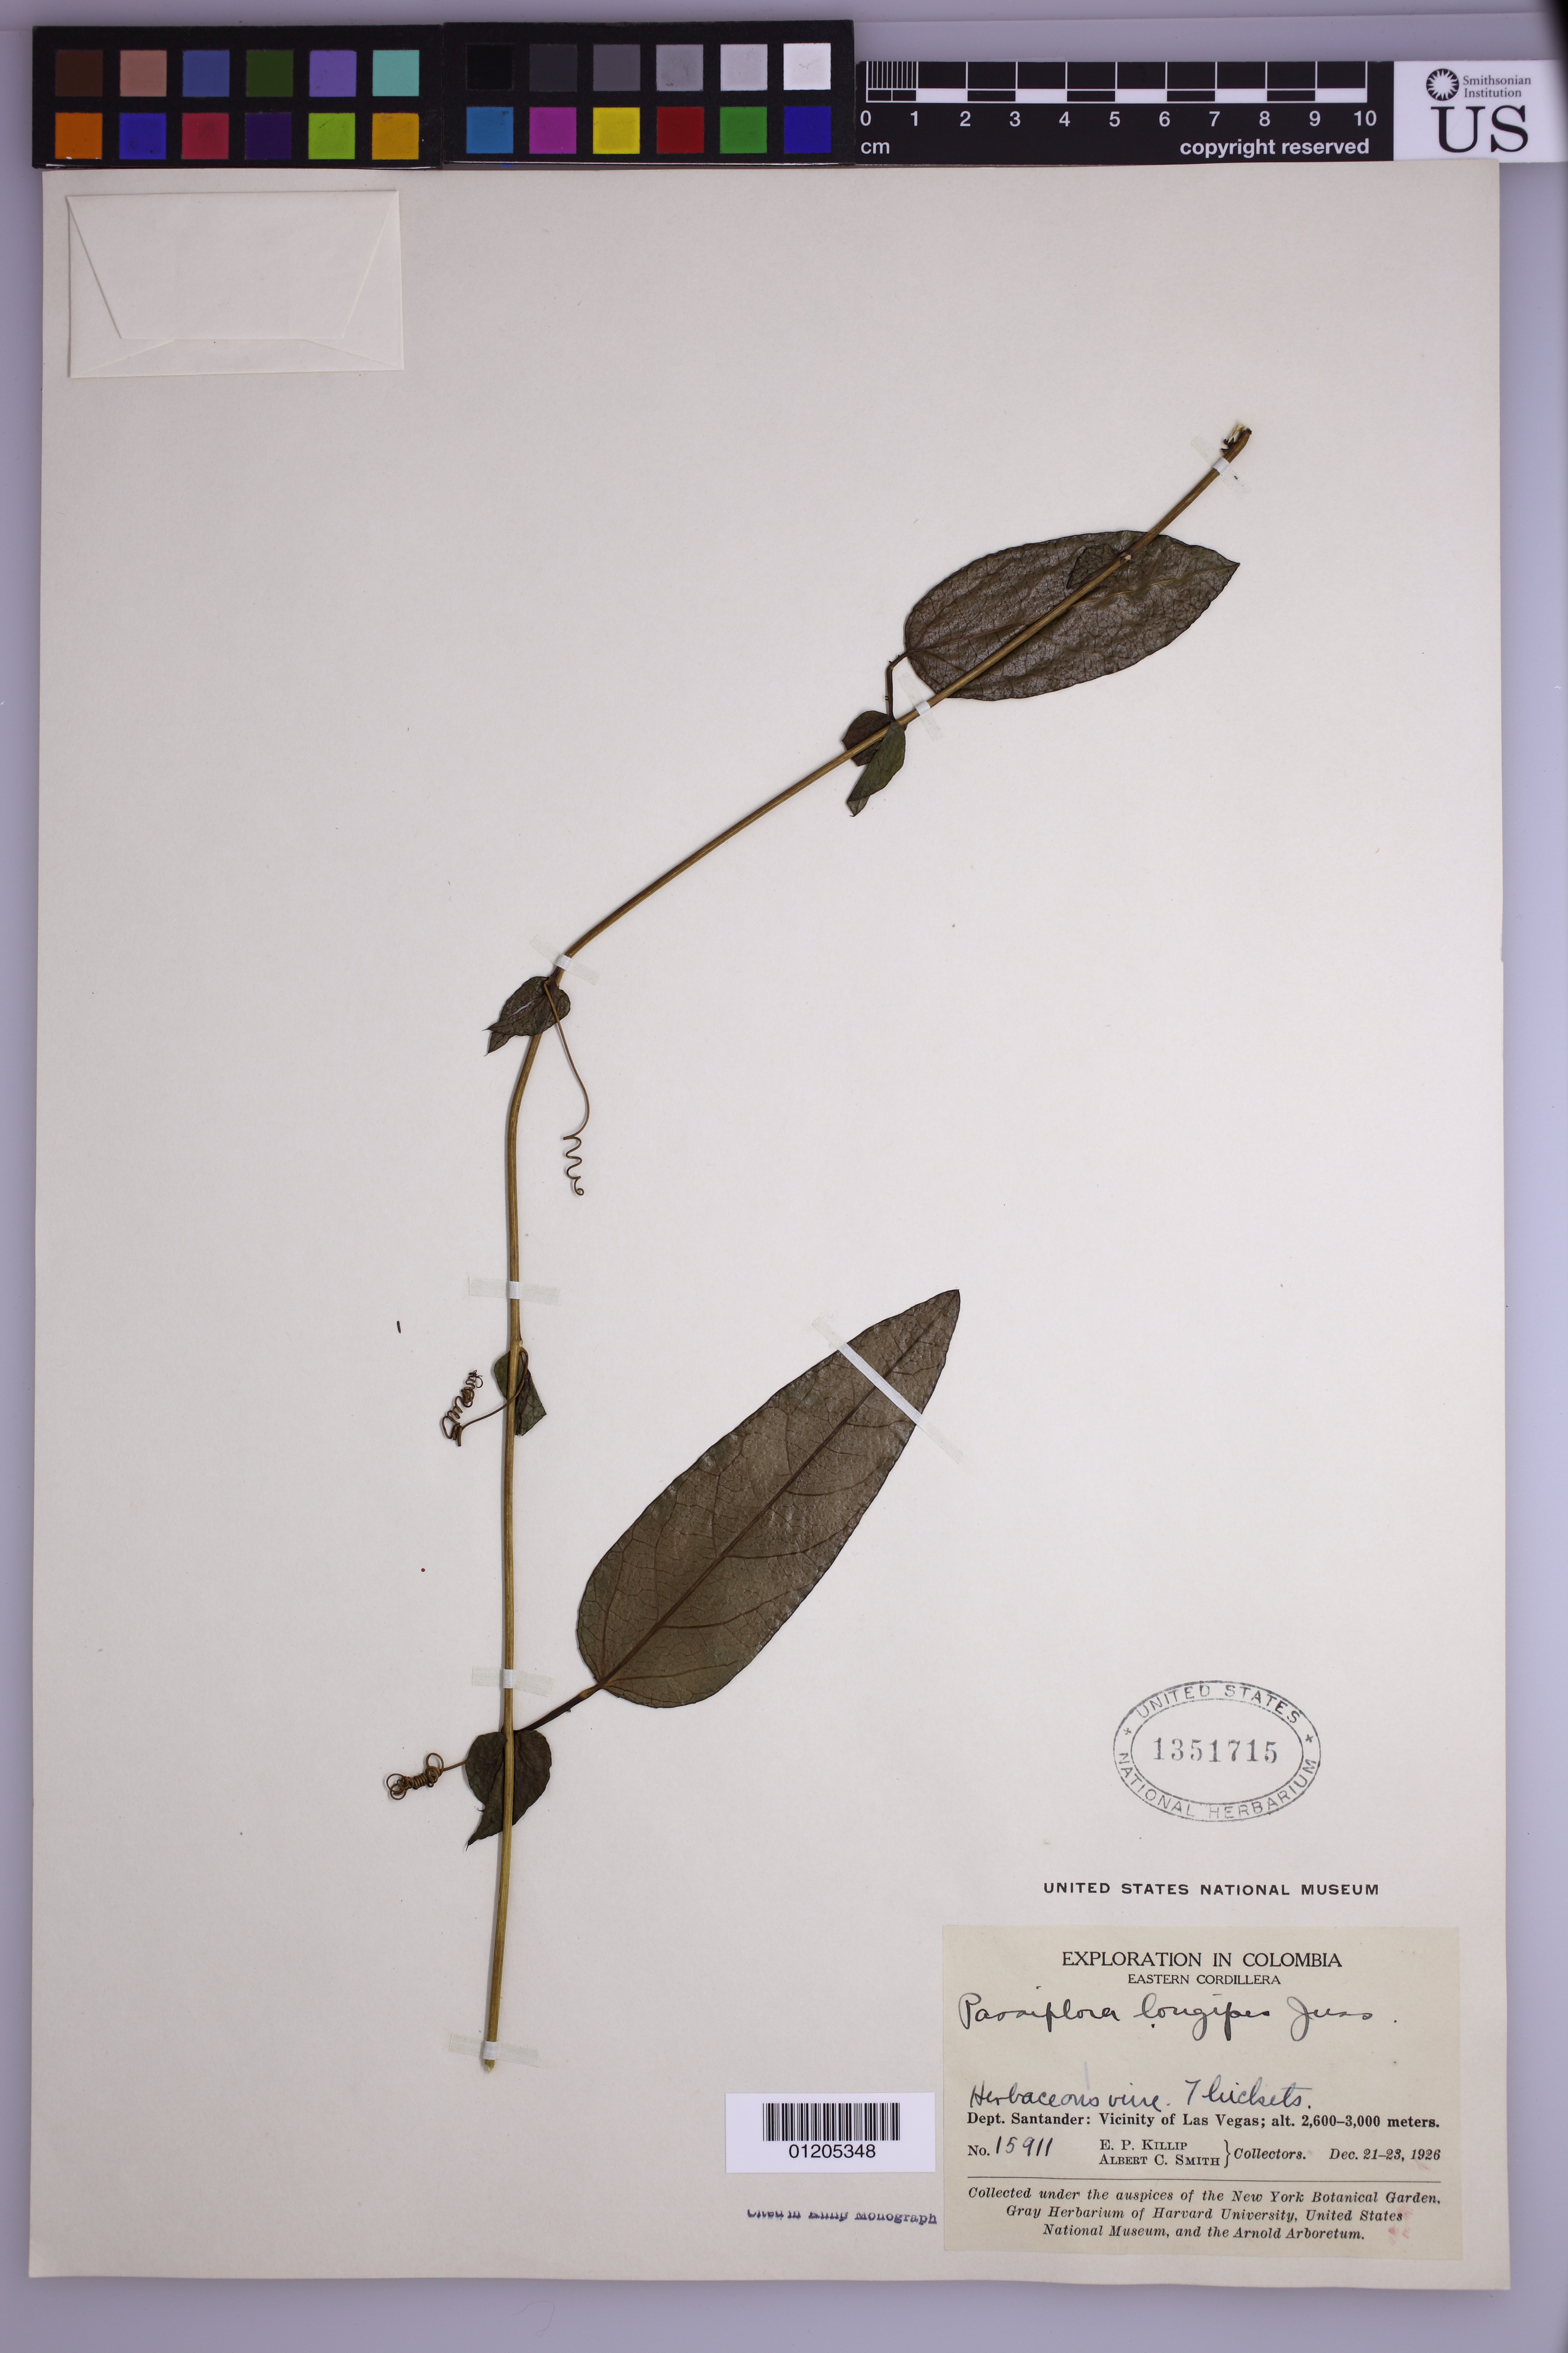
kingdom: Plantae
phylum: Tracheophyta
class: Magnoliopsida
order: Malpighiales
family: Passifloraceae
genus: Passiflora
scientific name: Passiflora longipes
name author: Juss.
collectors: E. P. Killip & A. C. Smith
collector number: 15911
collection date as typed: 21 Dec 1926 to 23 Dec 1926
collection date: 1926-12-21/1926-12-23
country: Colombia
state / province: Santander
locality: Eastern Cordillera, vicinity of las Vegas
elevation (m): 2600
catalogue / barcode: US 1351715